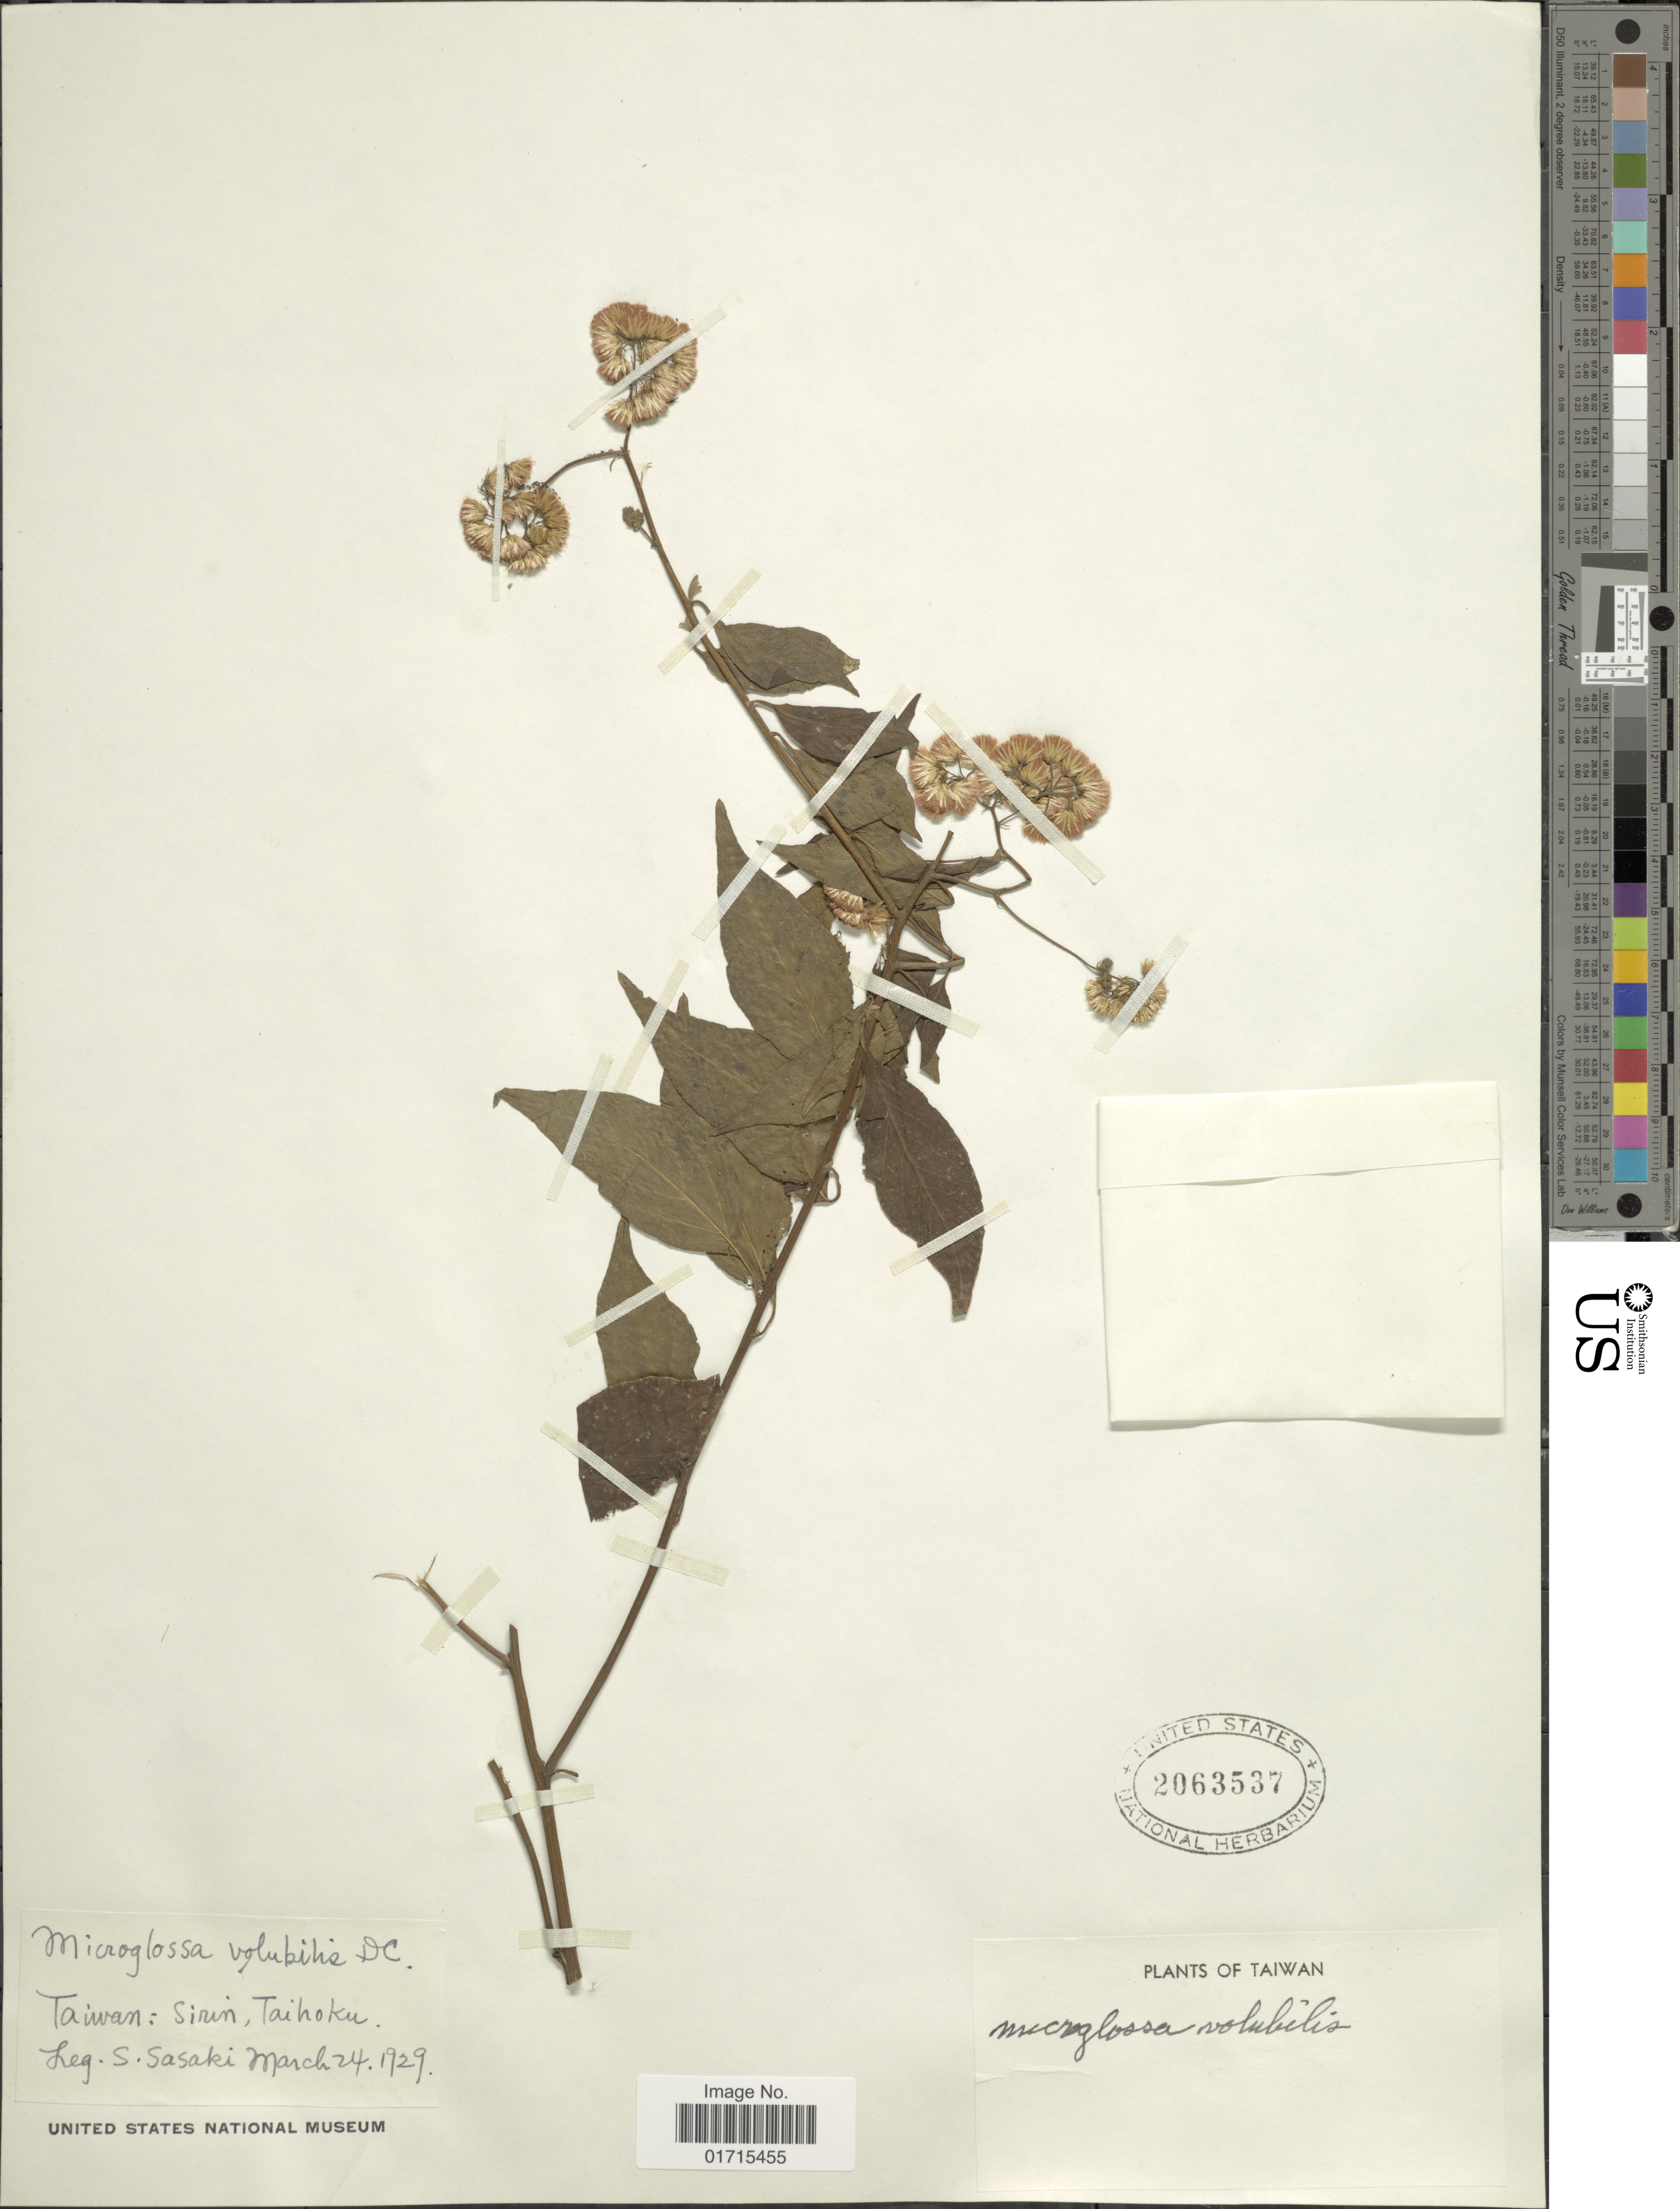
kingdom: Plantae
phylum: Tracheophyta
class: Magnoliopsida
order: Asterales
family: Asteraceae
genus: Microglossa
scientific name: Microglossa pyrifolia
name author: (Lam.) Kuntze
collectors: S. Sasaki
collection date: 1929-03-24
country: Taiwan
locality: Taiwan: Sirin, Taihoku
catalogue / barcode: US 2063537